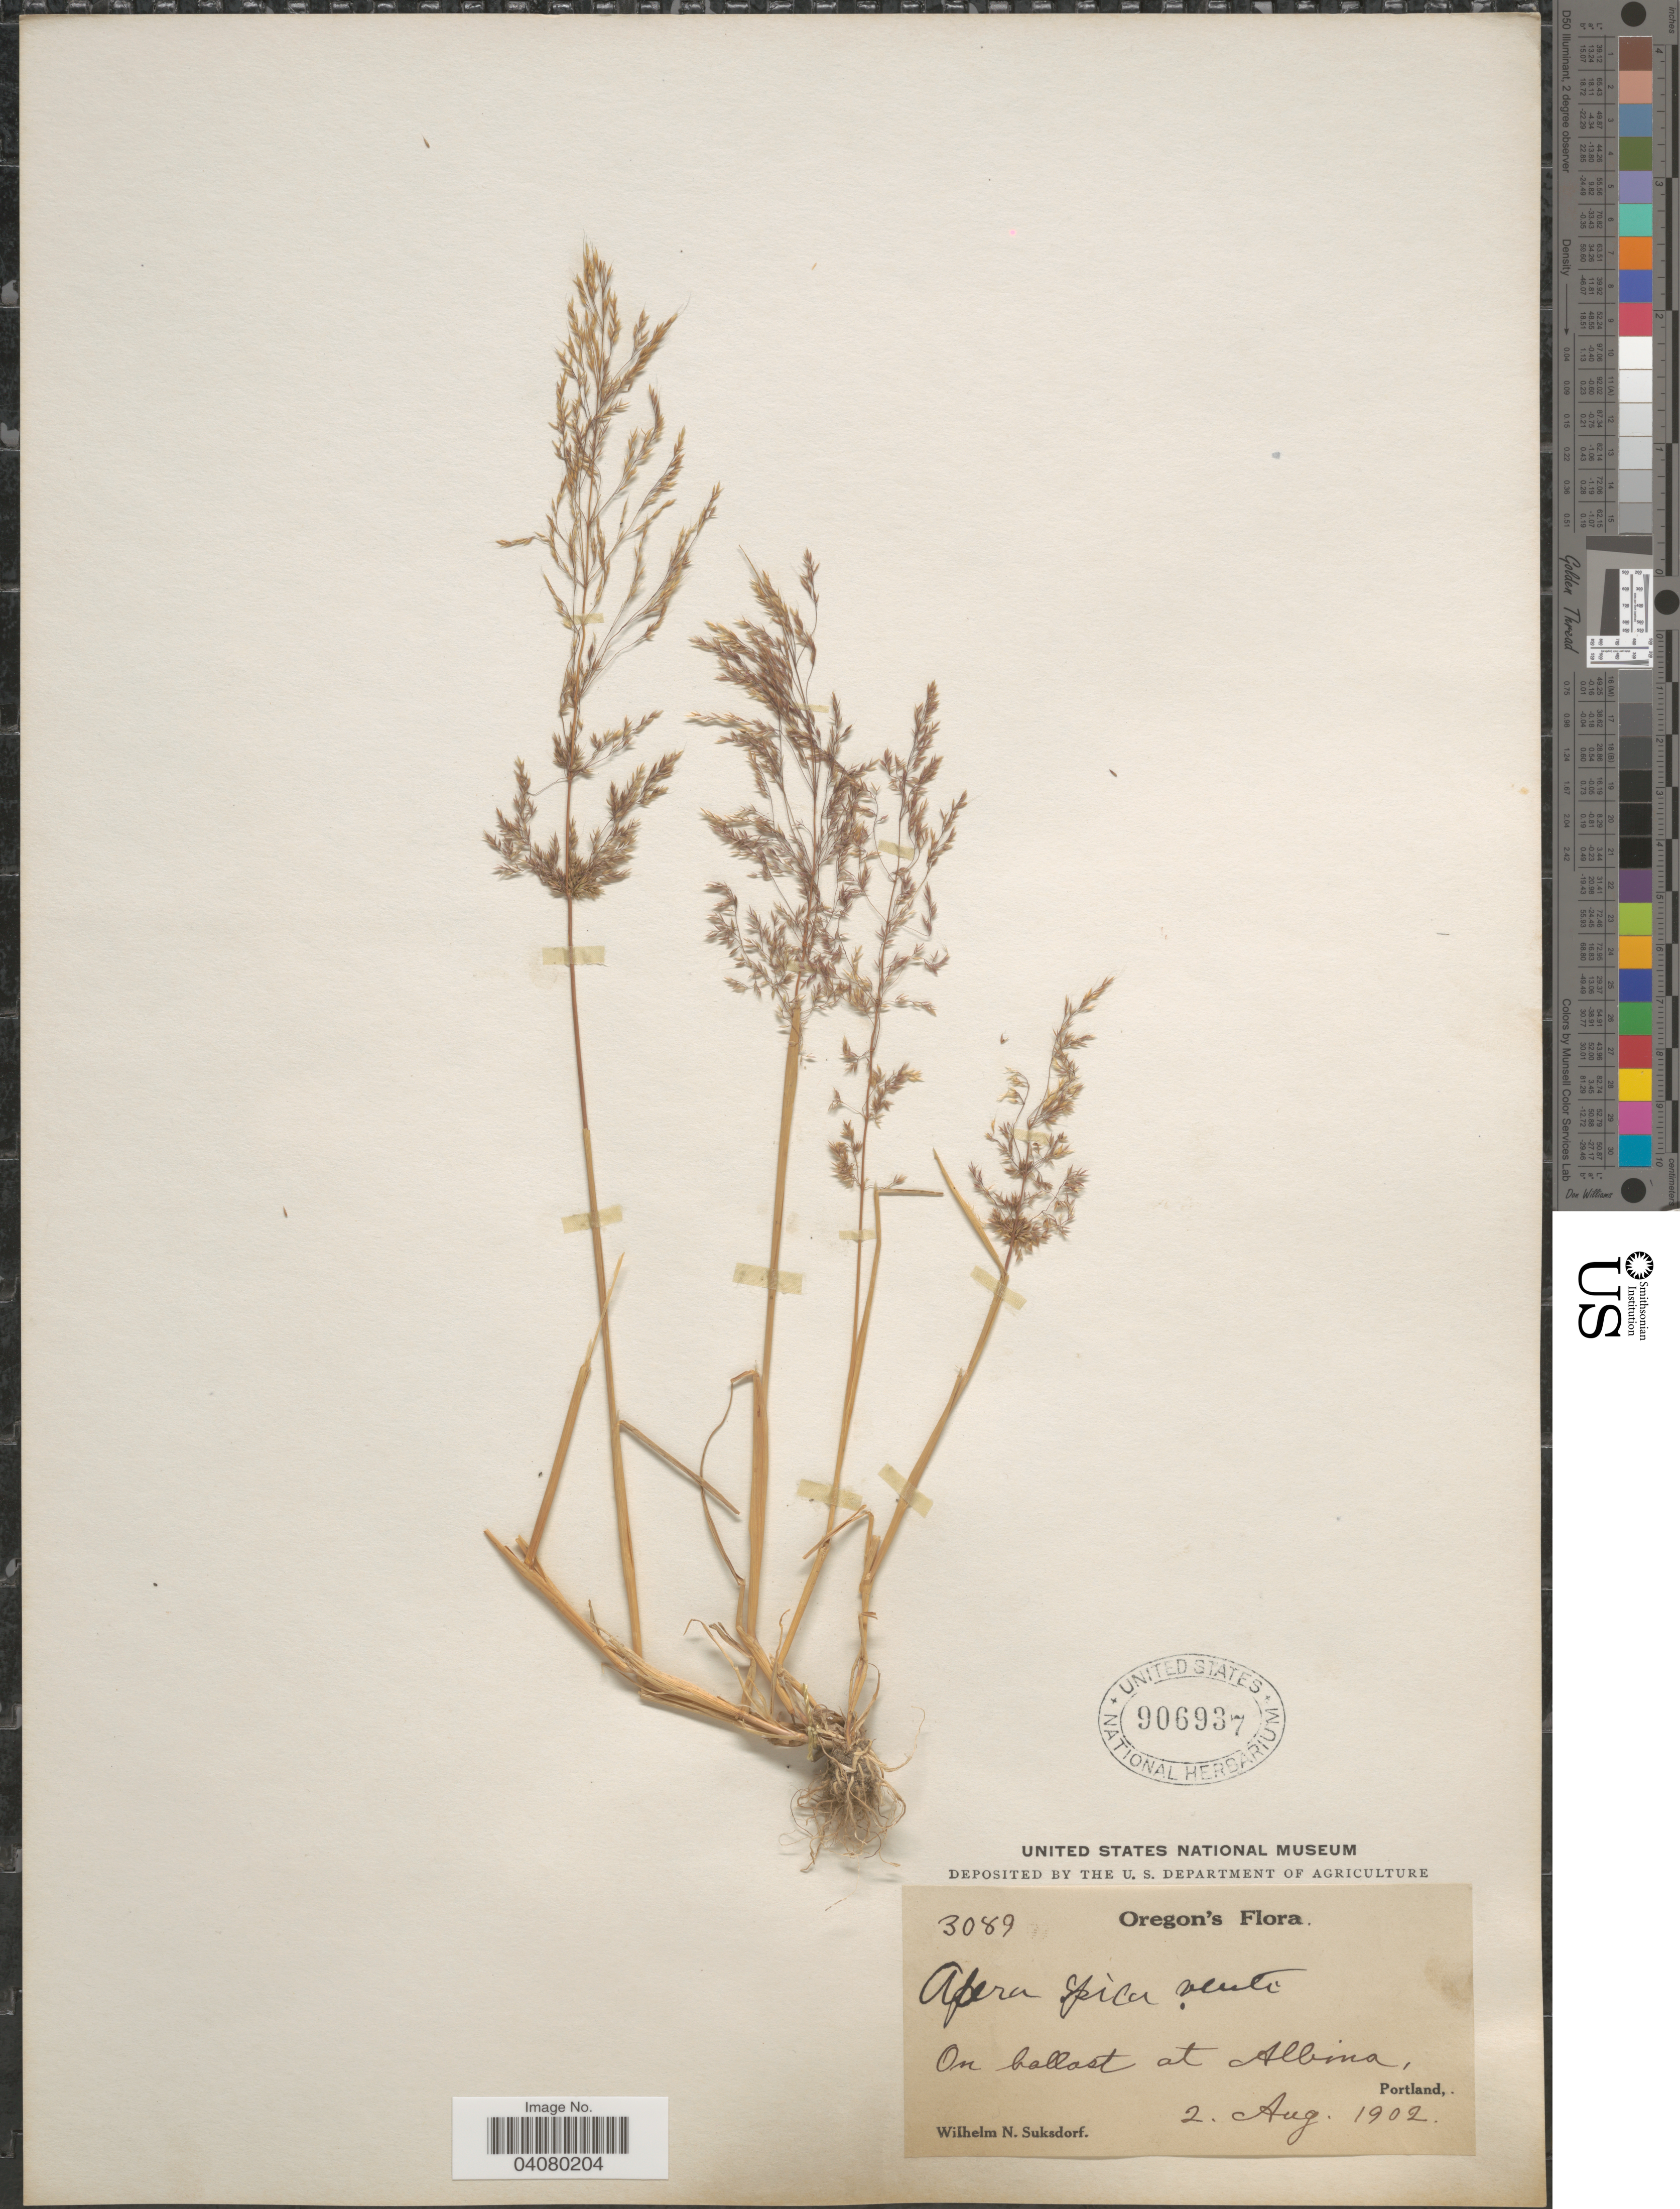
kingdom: Plantae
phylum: Tracheophyta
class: Liliopsida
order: Poales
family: Poaceae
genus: Apera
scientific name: Apera spica-venti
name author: (L.) P. Beauv.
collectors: W. N. Suksdorf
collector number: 3089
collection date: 1902-08-02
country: United States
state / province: Oregon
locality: On ballast at Albina, Portland.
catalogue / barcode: US 906937